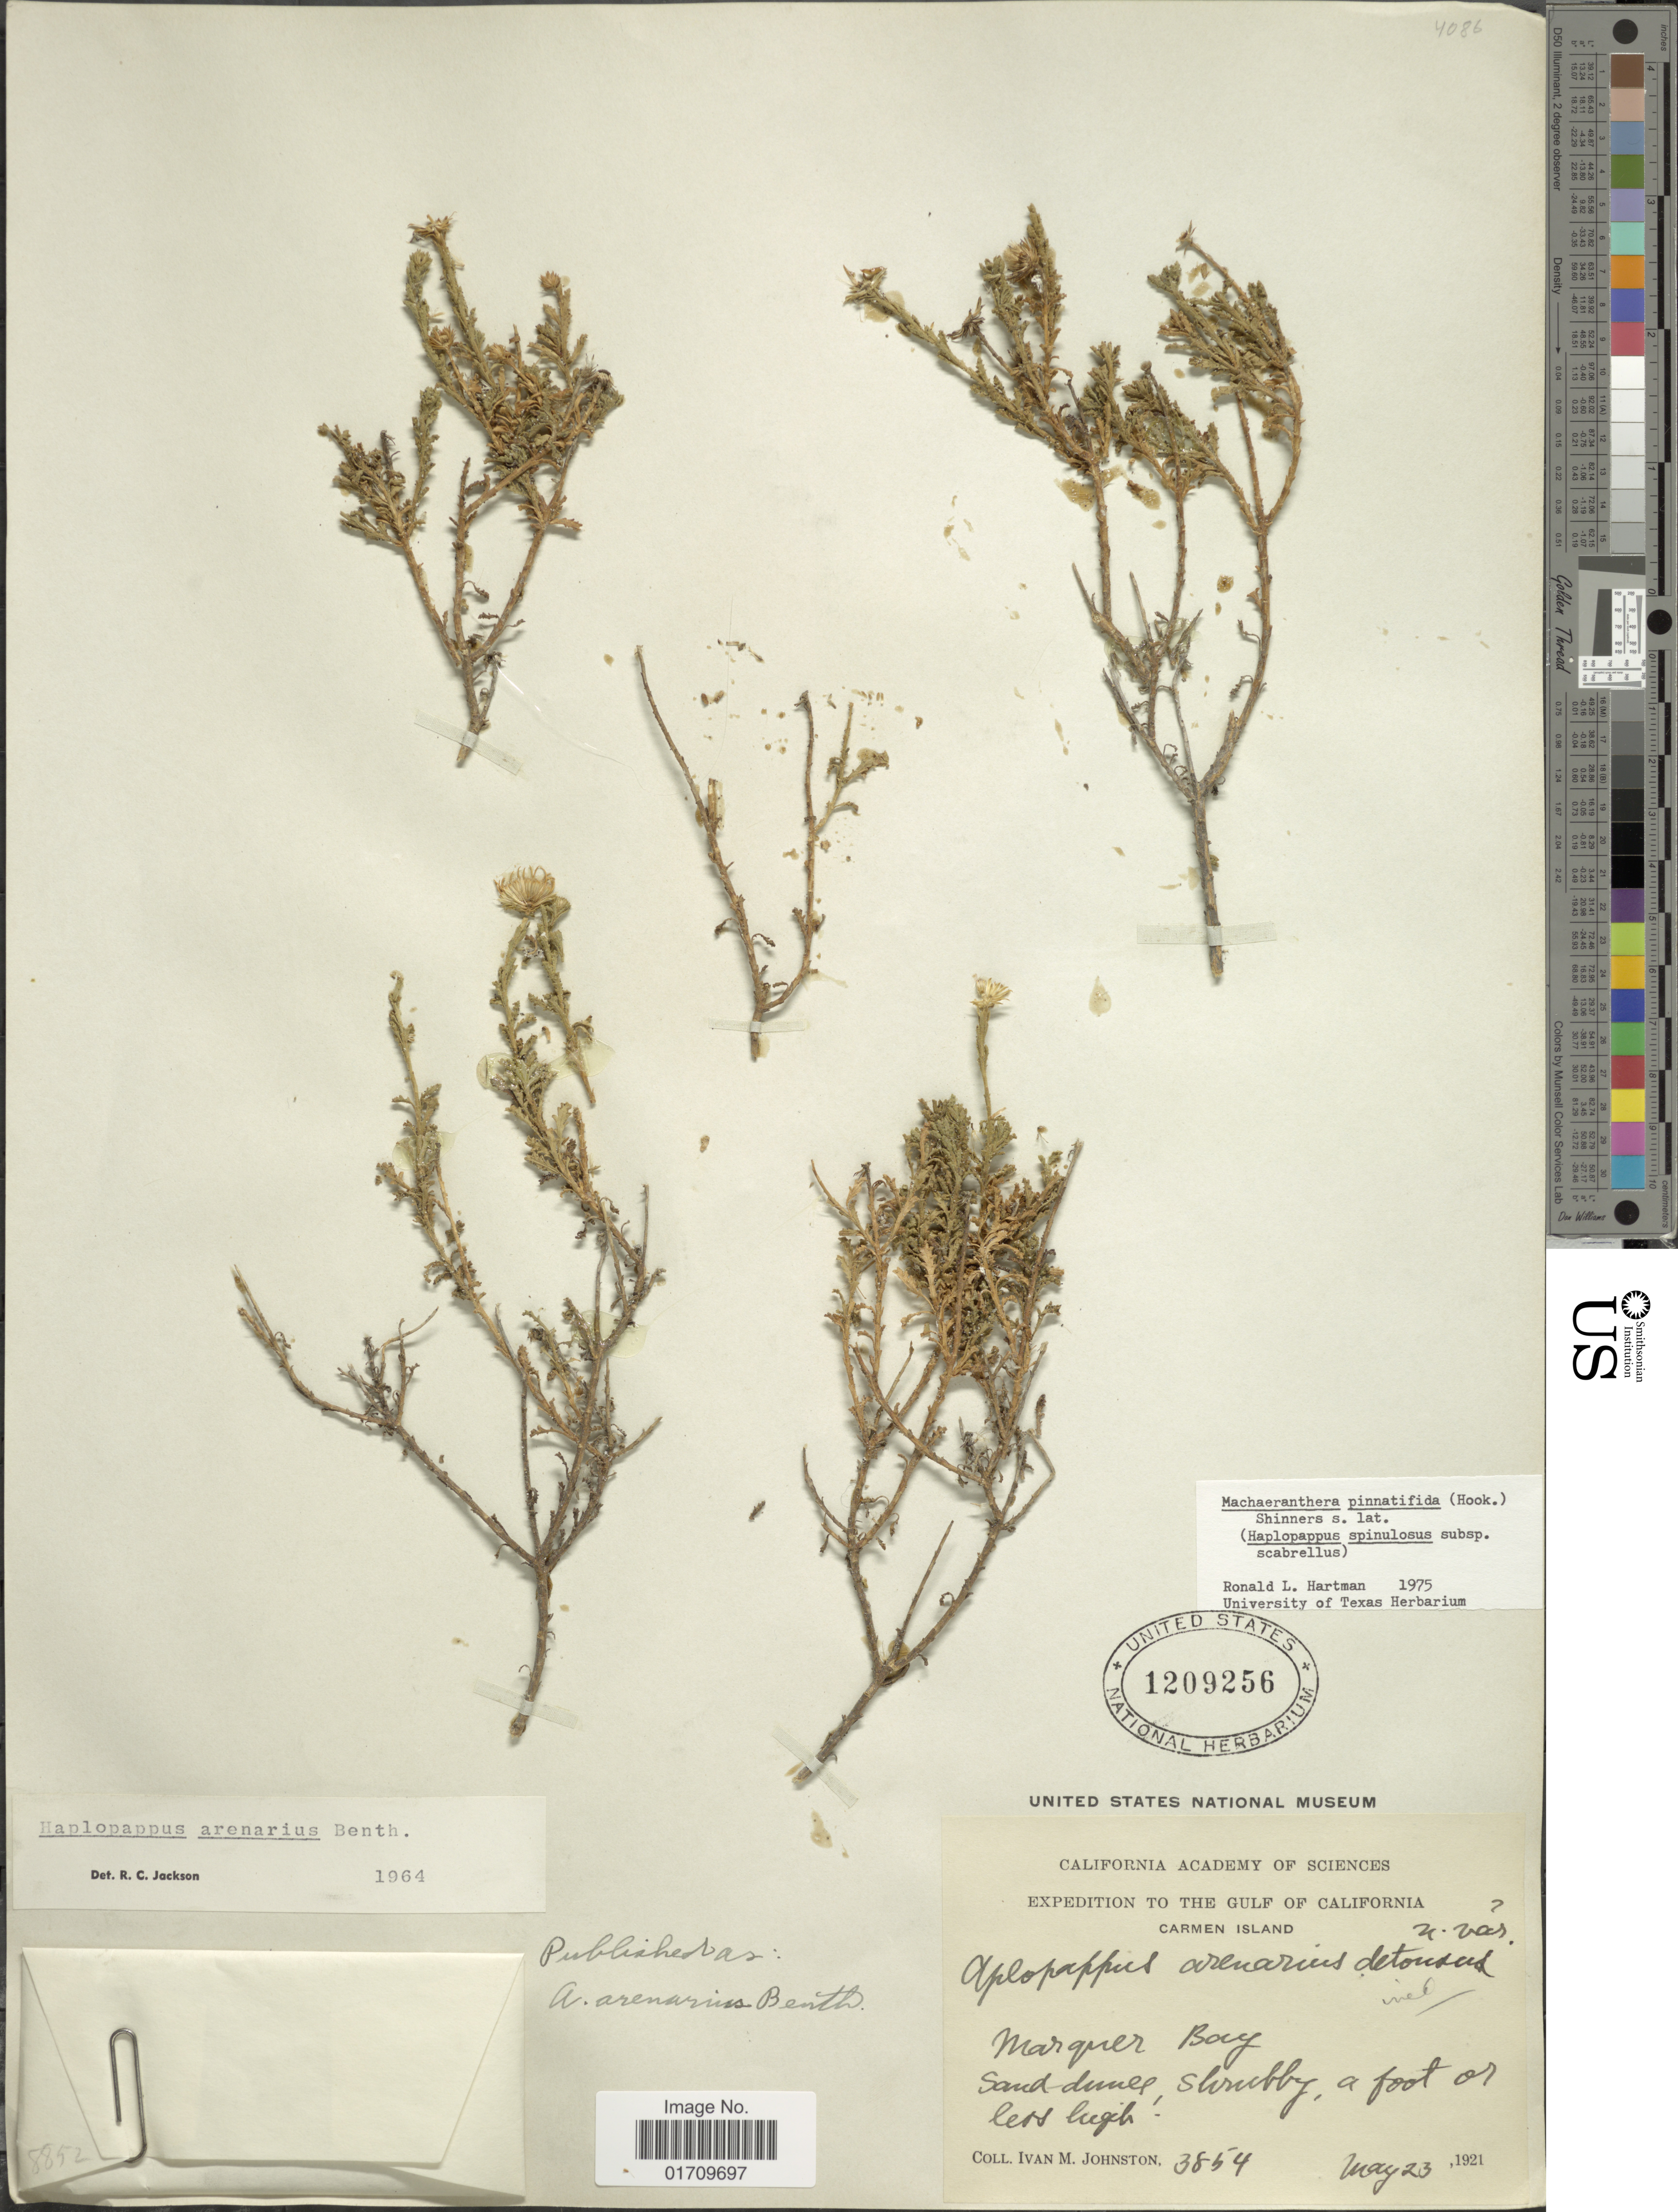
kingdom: Plantae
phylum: Tracheophyta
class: Magnoliopsida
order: Asterales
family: Asteraceae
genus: Machaeranthera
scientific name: Machaeranthera pinnatifida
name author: (Hook.) Shinners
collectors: I.M. Johnston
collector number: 3854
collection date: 1921-05-23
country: Mexico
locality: Gulf of California, Carmen Island, Marquer Bay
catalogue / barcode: US 1209256